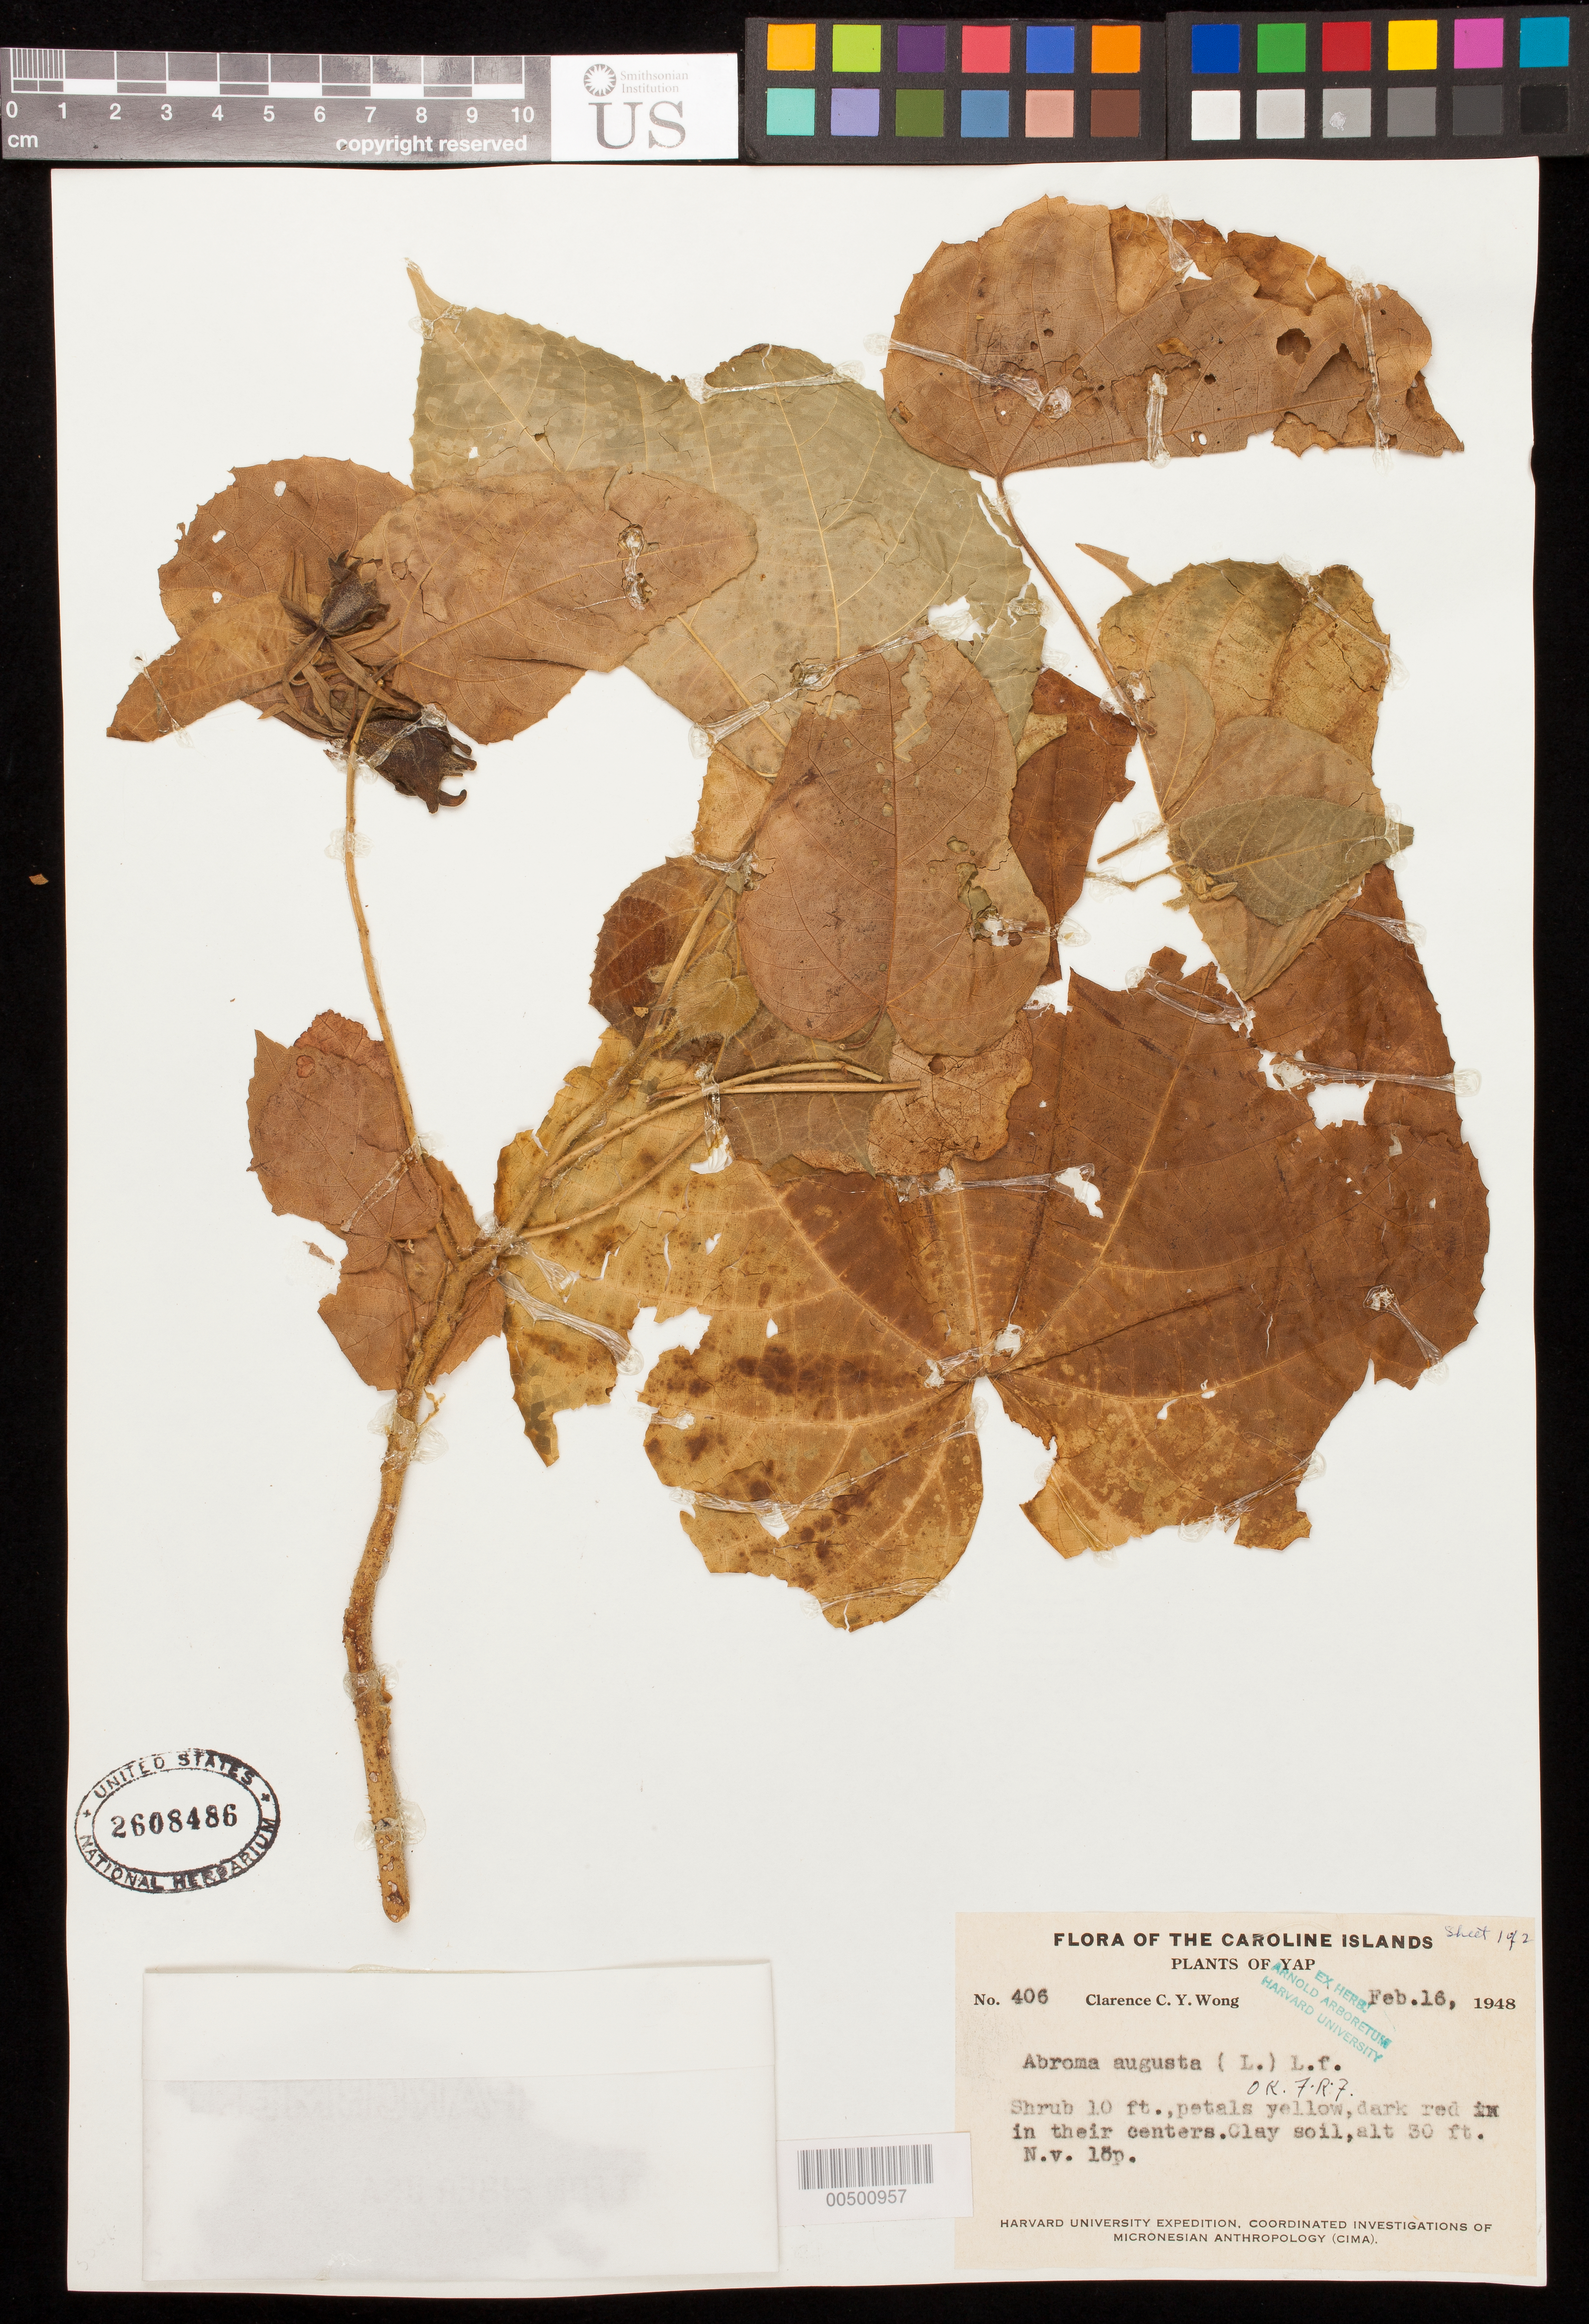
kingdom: Plantae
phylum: Tracheophyta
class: Magnoliopsida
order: Malvales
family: Malvaceae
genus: Abroma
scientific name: Abroma augusta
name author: (L.) L. f.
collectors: C. Wong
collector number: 406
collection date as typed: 16 Feb 1948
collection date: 1948-02-16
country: Micronesia, Federated States of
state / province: Yap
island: Yap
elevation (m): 9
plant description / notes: Common name: löp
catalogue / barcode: US 2608486